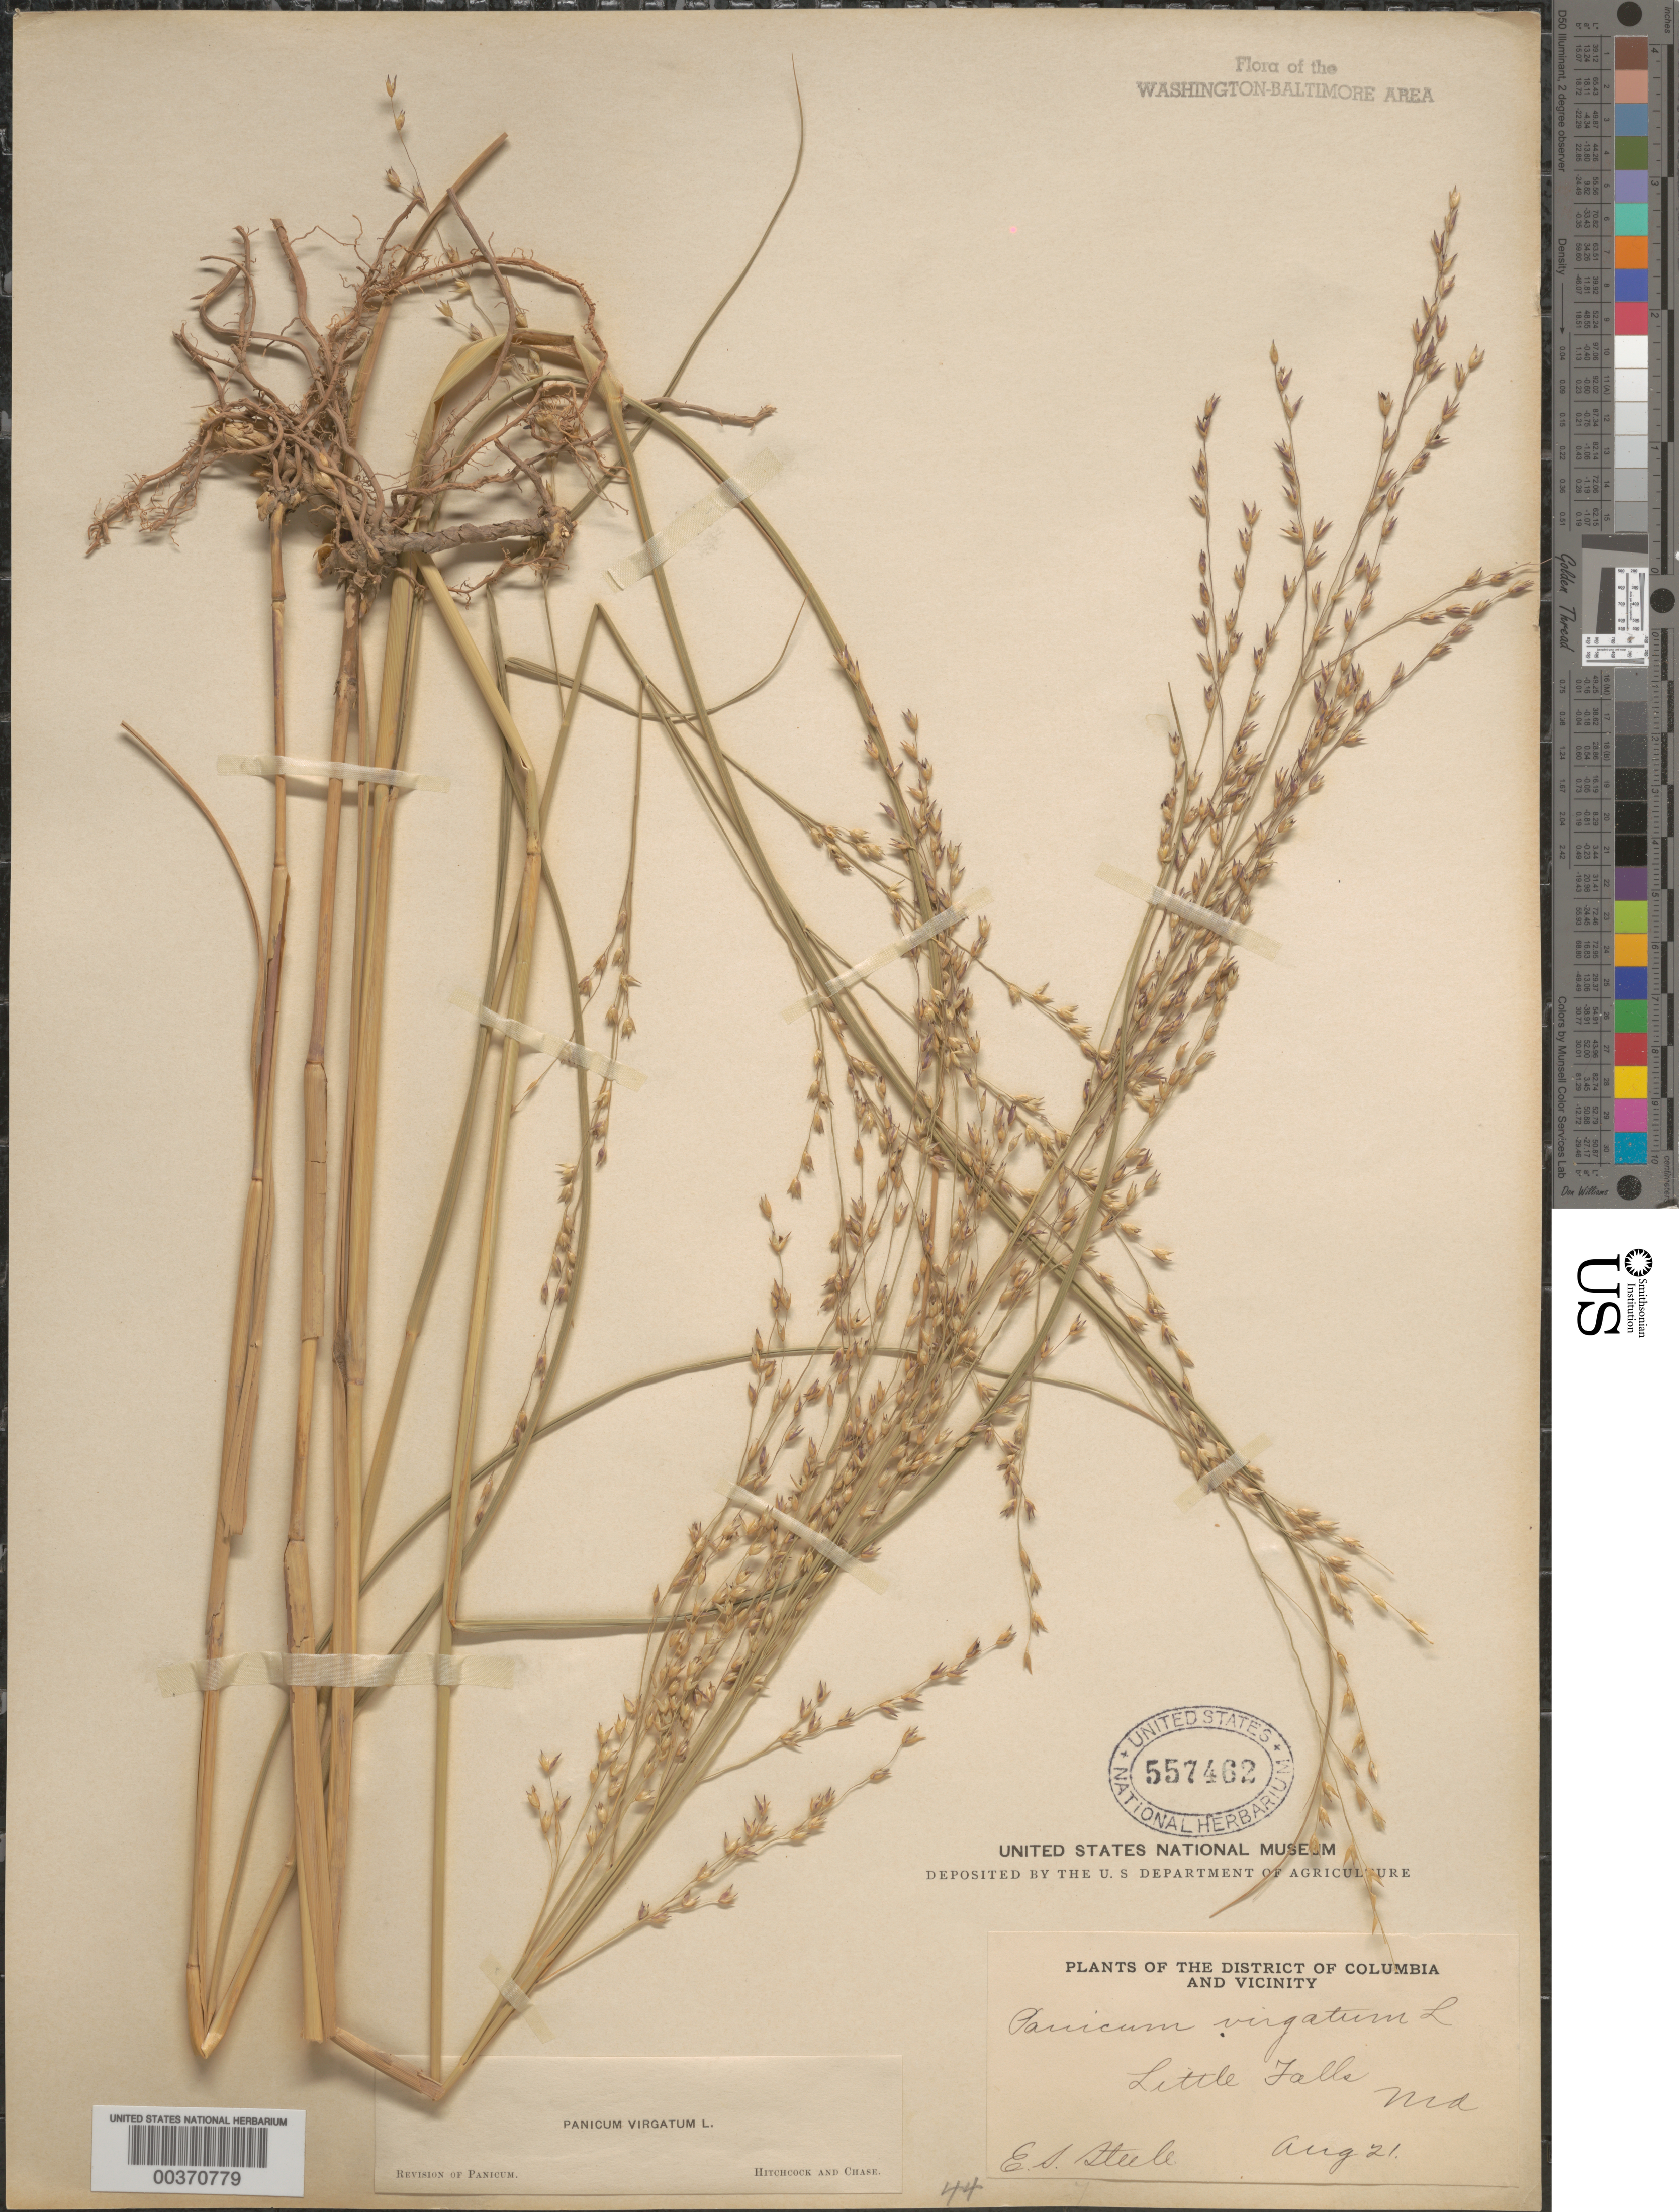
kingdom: Plantae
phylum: Tracheophyta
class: Liliopsida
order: Poales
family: Poaceae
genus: Panicum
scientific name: Panicum virgatum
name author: L.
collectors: E. Steele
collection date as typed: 21 Aug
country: United States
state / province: Maryland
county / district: Montgomery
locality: Little Falls C. & O. Canal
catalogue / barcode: US 557462